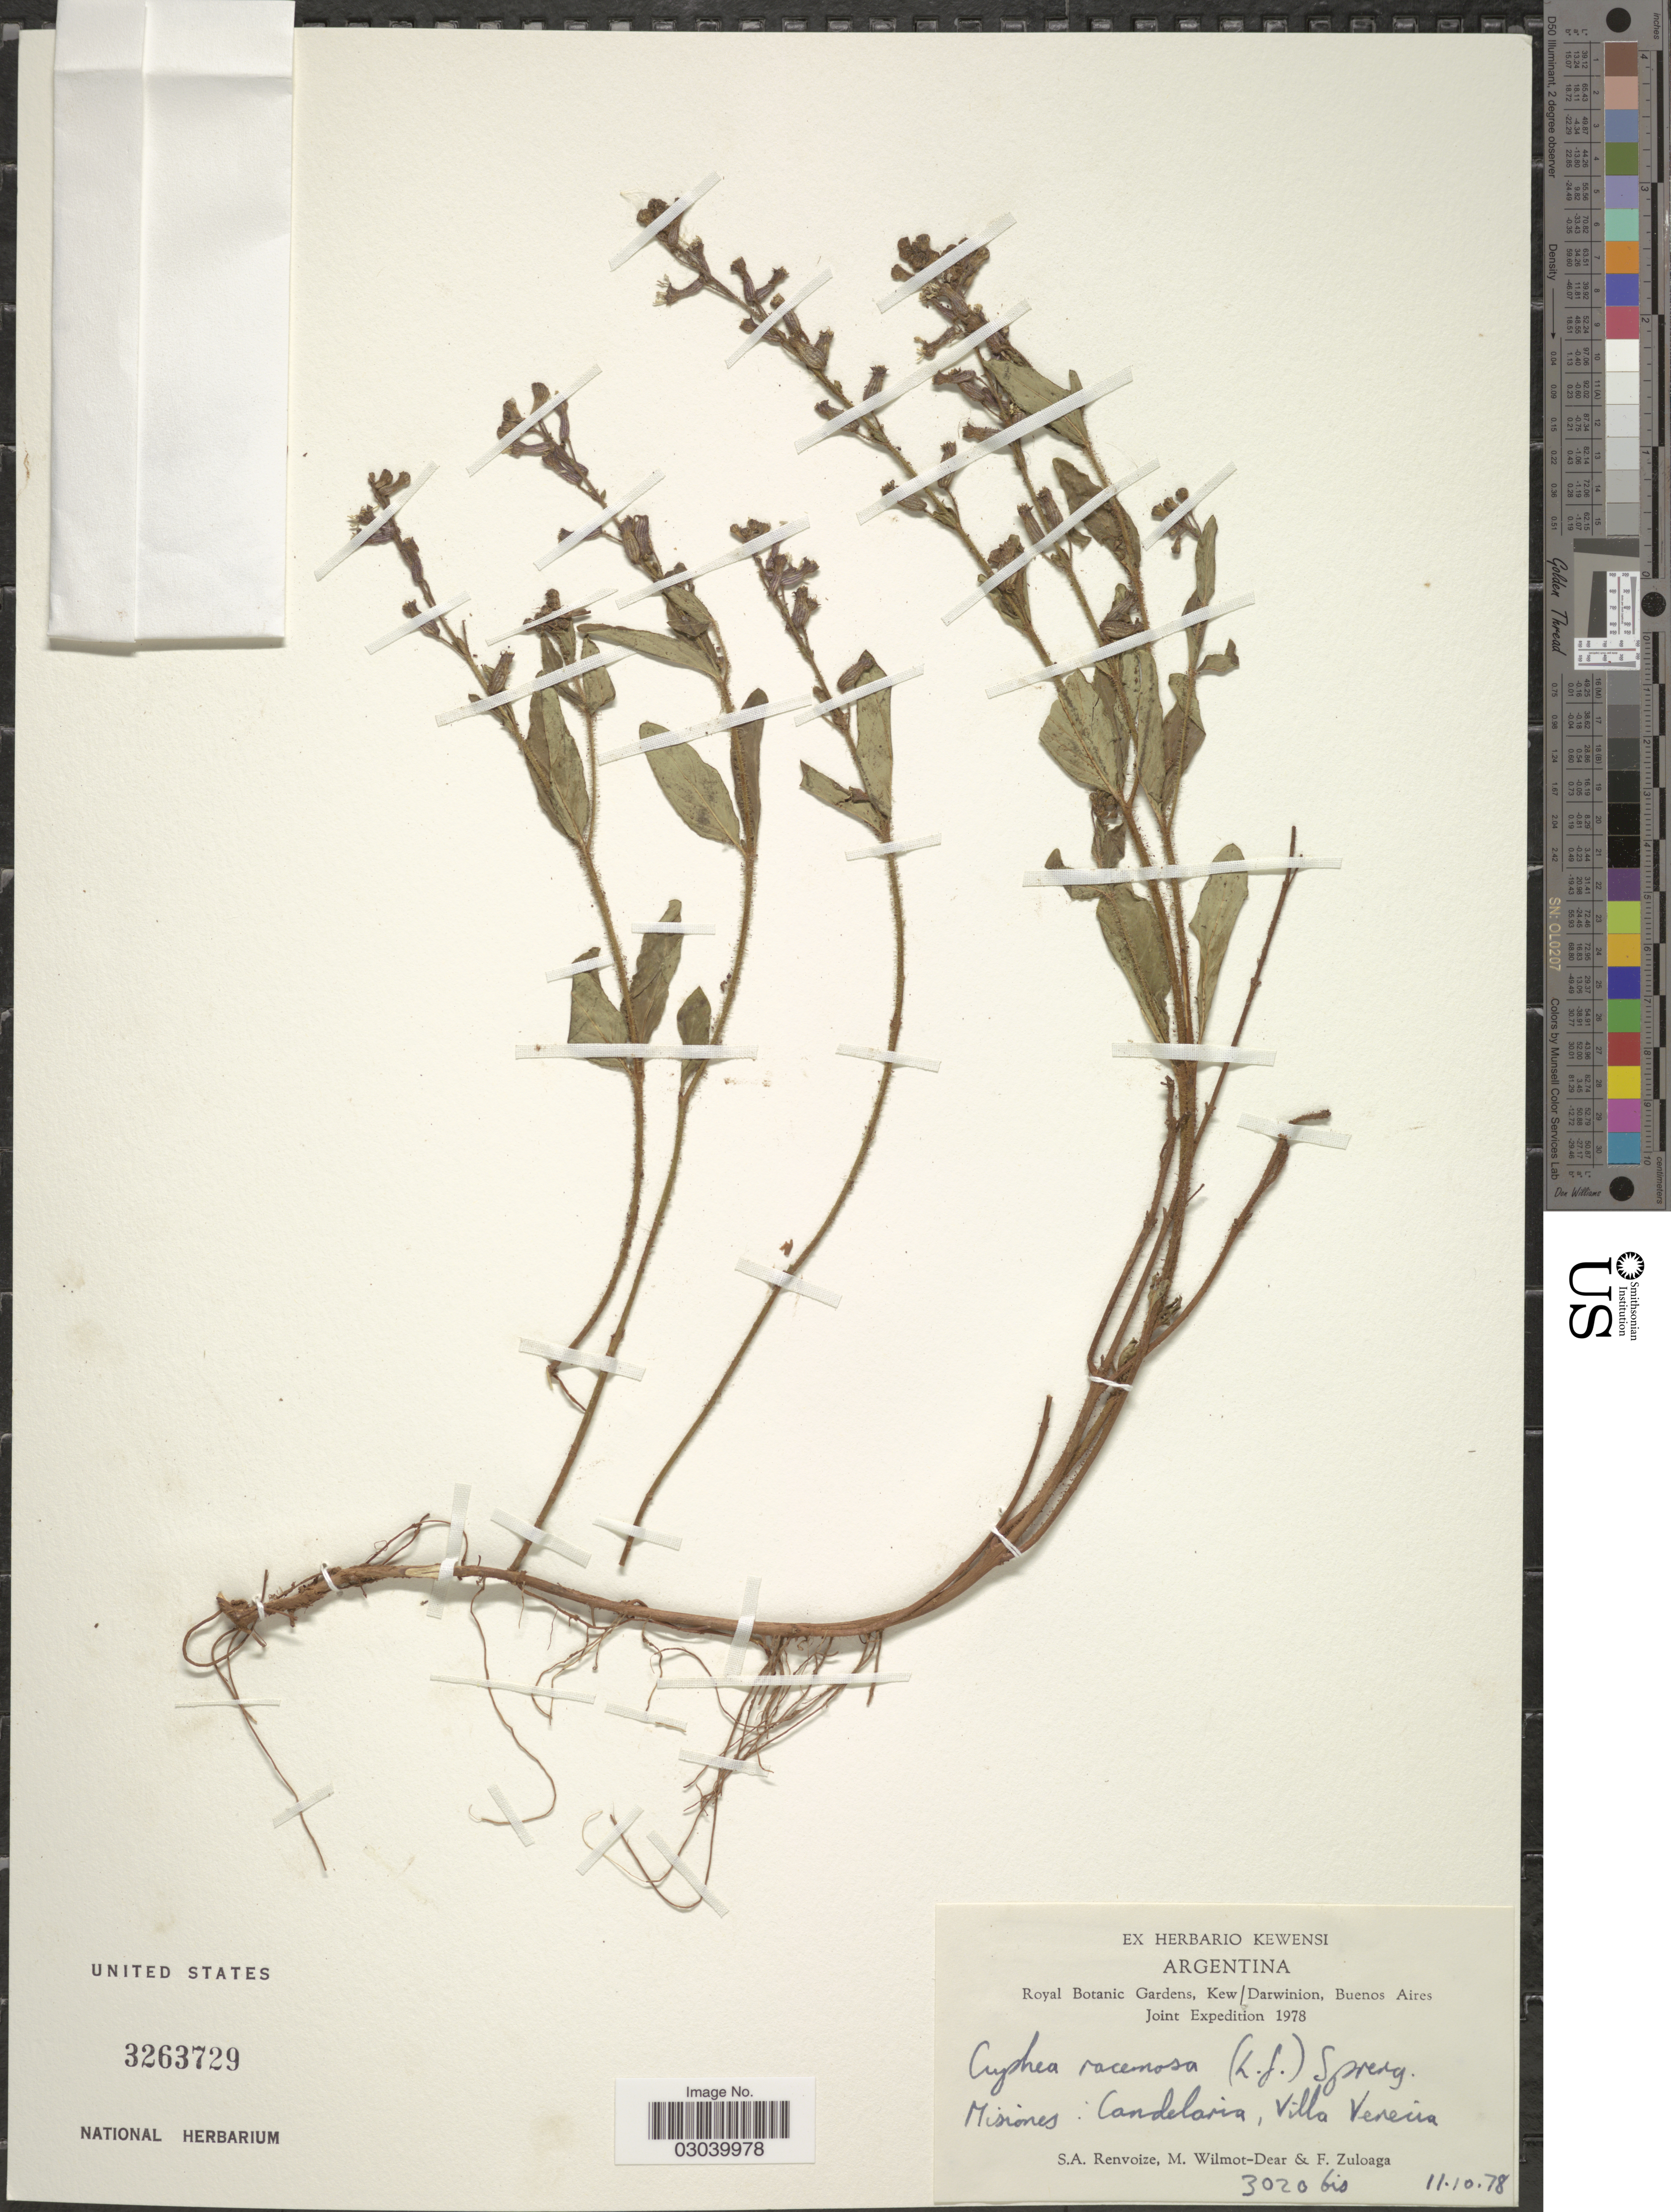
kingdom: Plantae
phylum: Tracheophyta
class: Magnoliopsida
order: Myrtales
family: Lythraceae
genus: Cuphea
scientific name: Cuphea racemosa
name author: (L. f.) Spreng.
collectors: S. A. Renvoize, M. Wilmot-Dear & F. Zuloaga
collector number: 3020bis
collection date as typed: Transcribed d/m/y: 11/10/78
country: Argentina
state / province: Misiones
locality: Candelaria, Villa Vereira.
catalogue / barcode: US 3263729